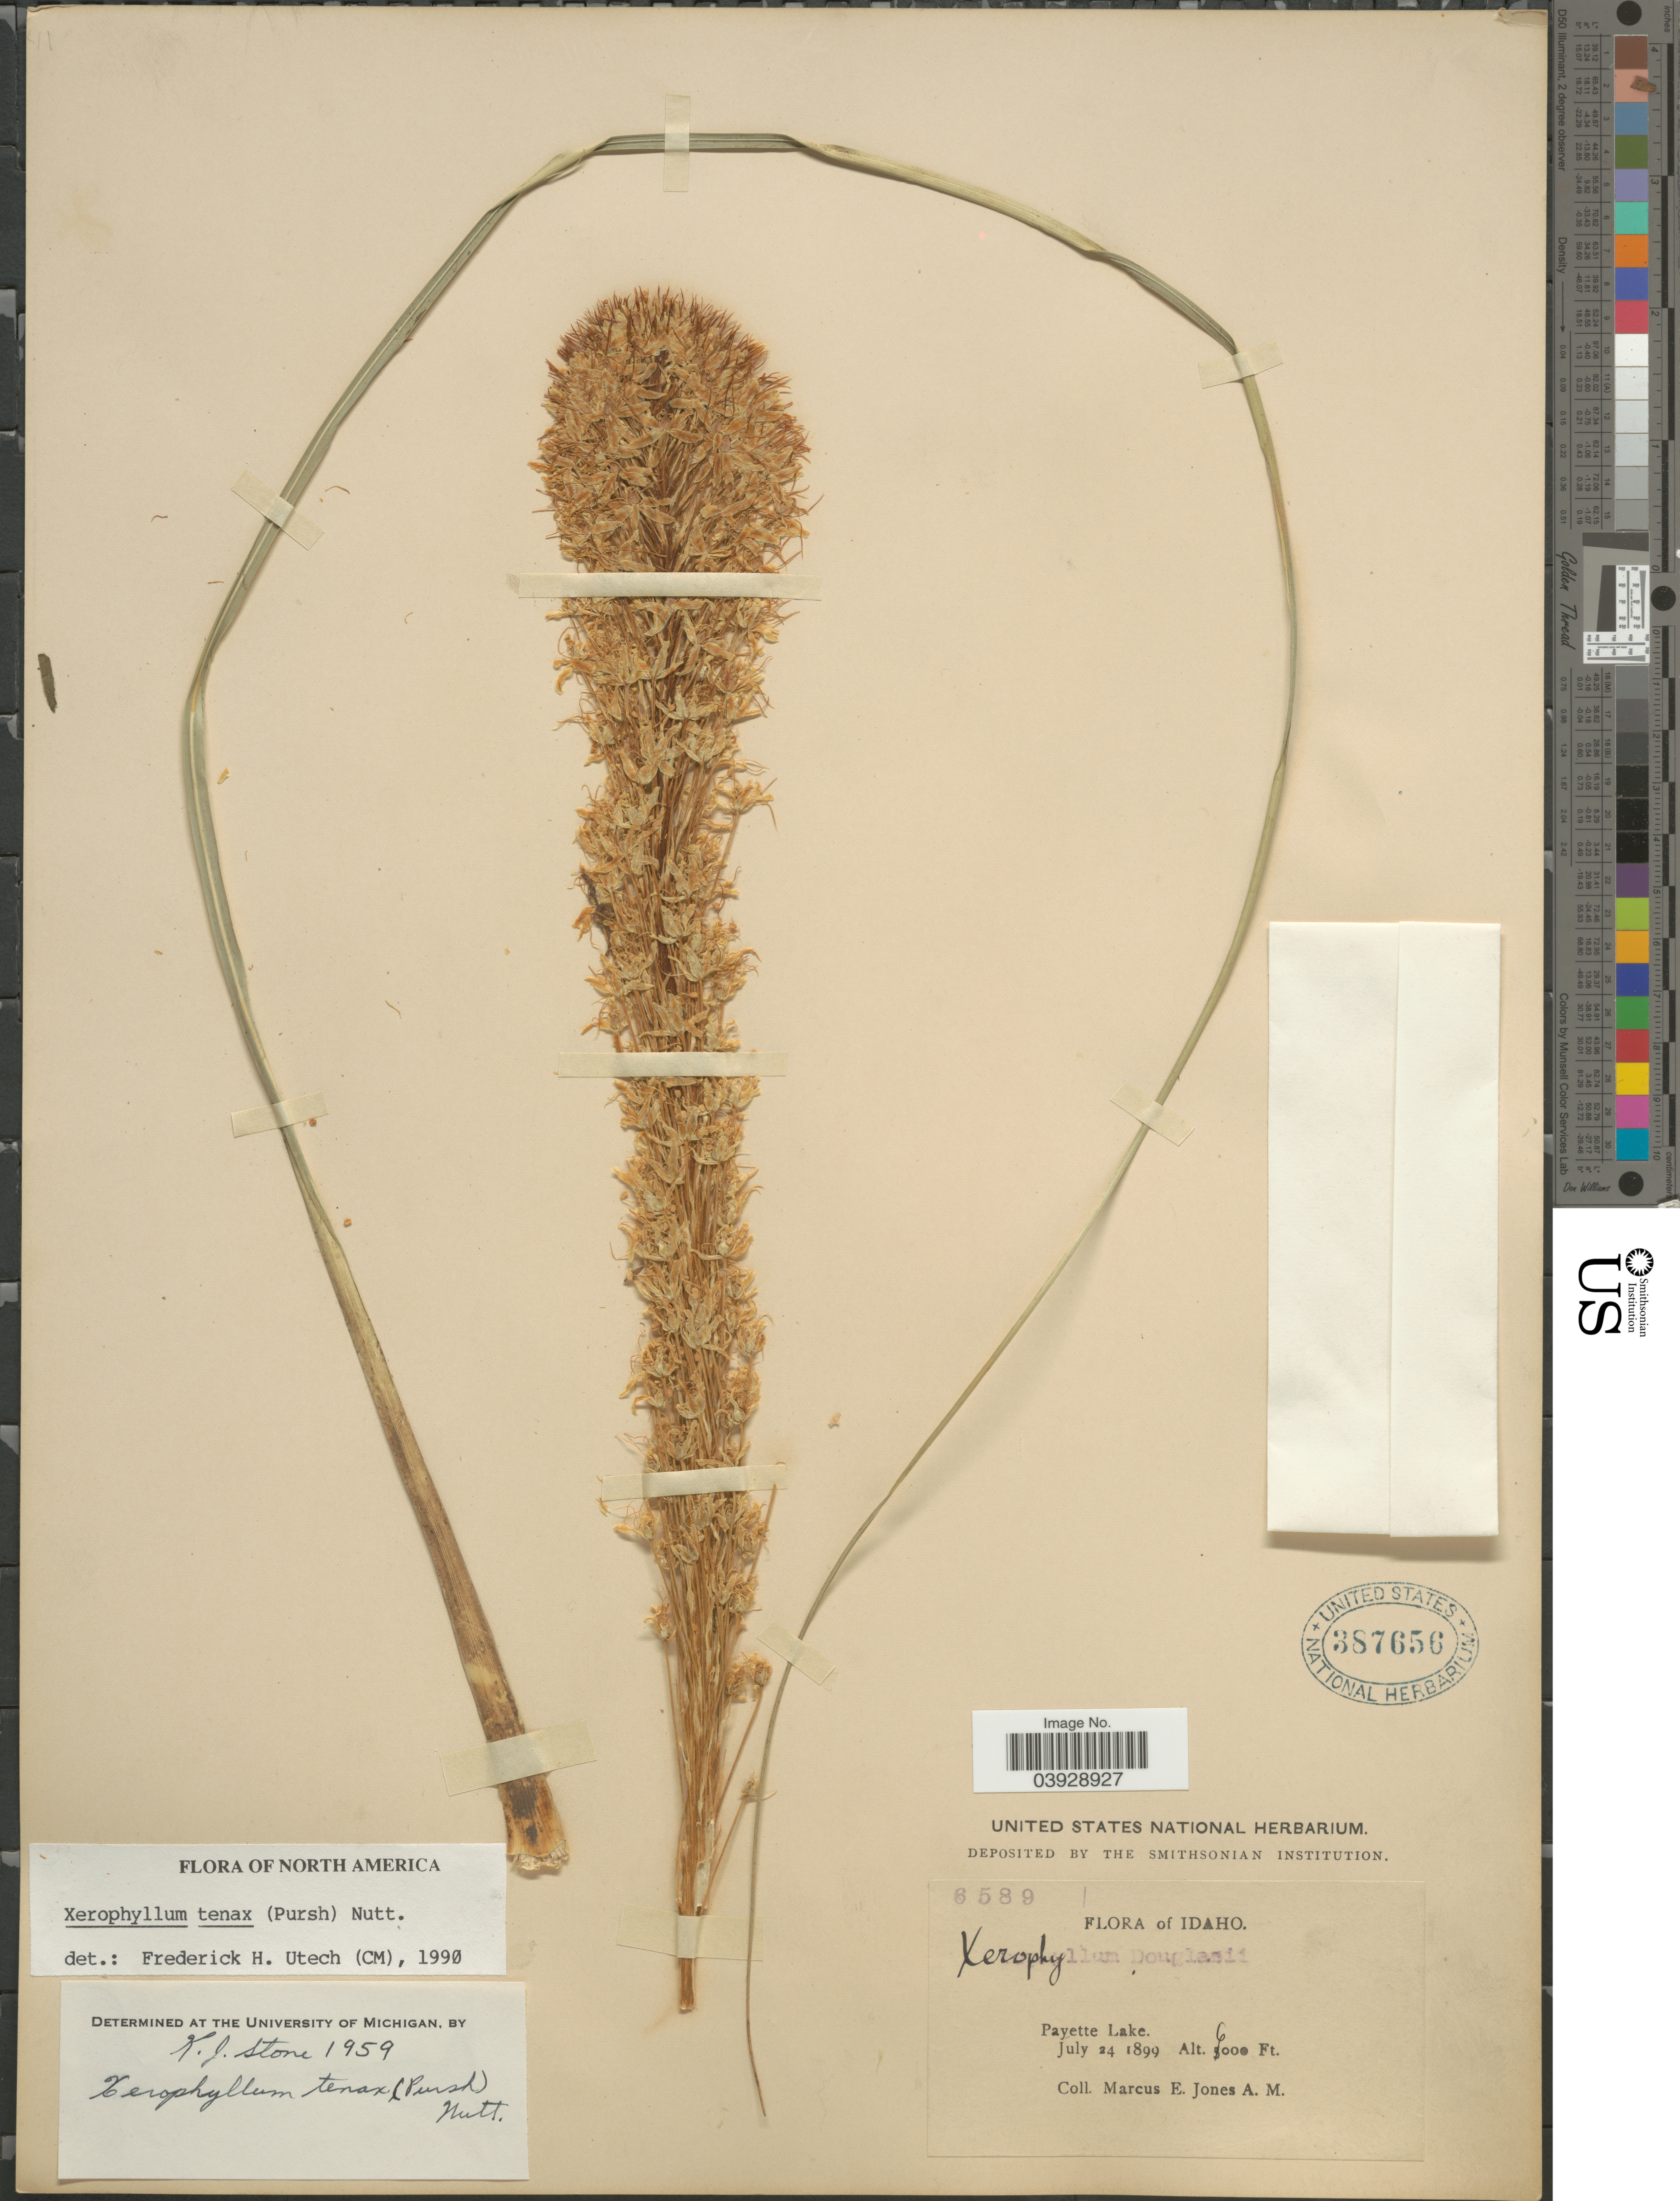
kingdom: Plantae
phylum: Tracheophyta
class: Liliopsida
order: Liliales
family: Melanthiaceae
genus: Xerophyllum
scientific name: Xerophyllum tenax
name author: (Pursh) Nutt.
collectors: M. E. Jones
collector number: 6589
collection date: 1899-07-24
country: United States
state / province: Idaho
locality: Payette Lake.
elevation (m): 1829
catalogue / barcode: US 387656